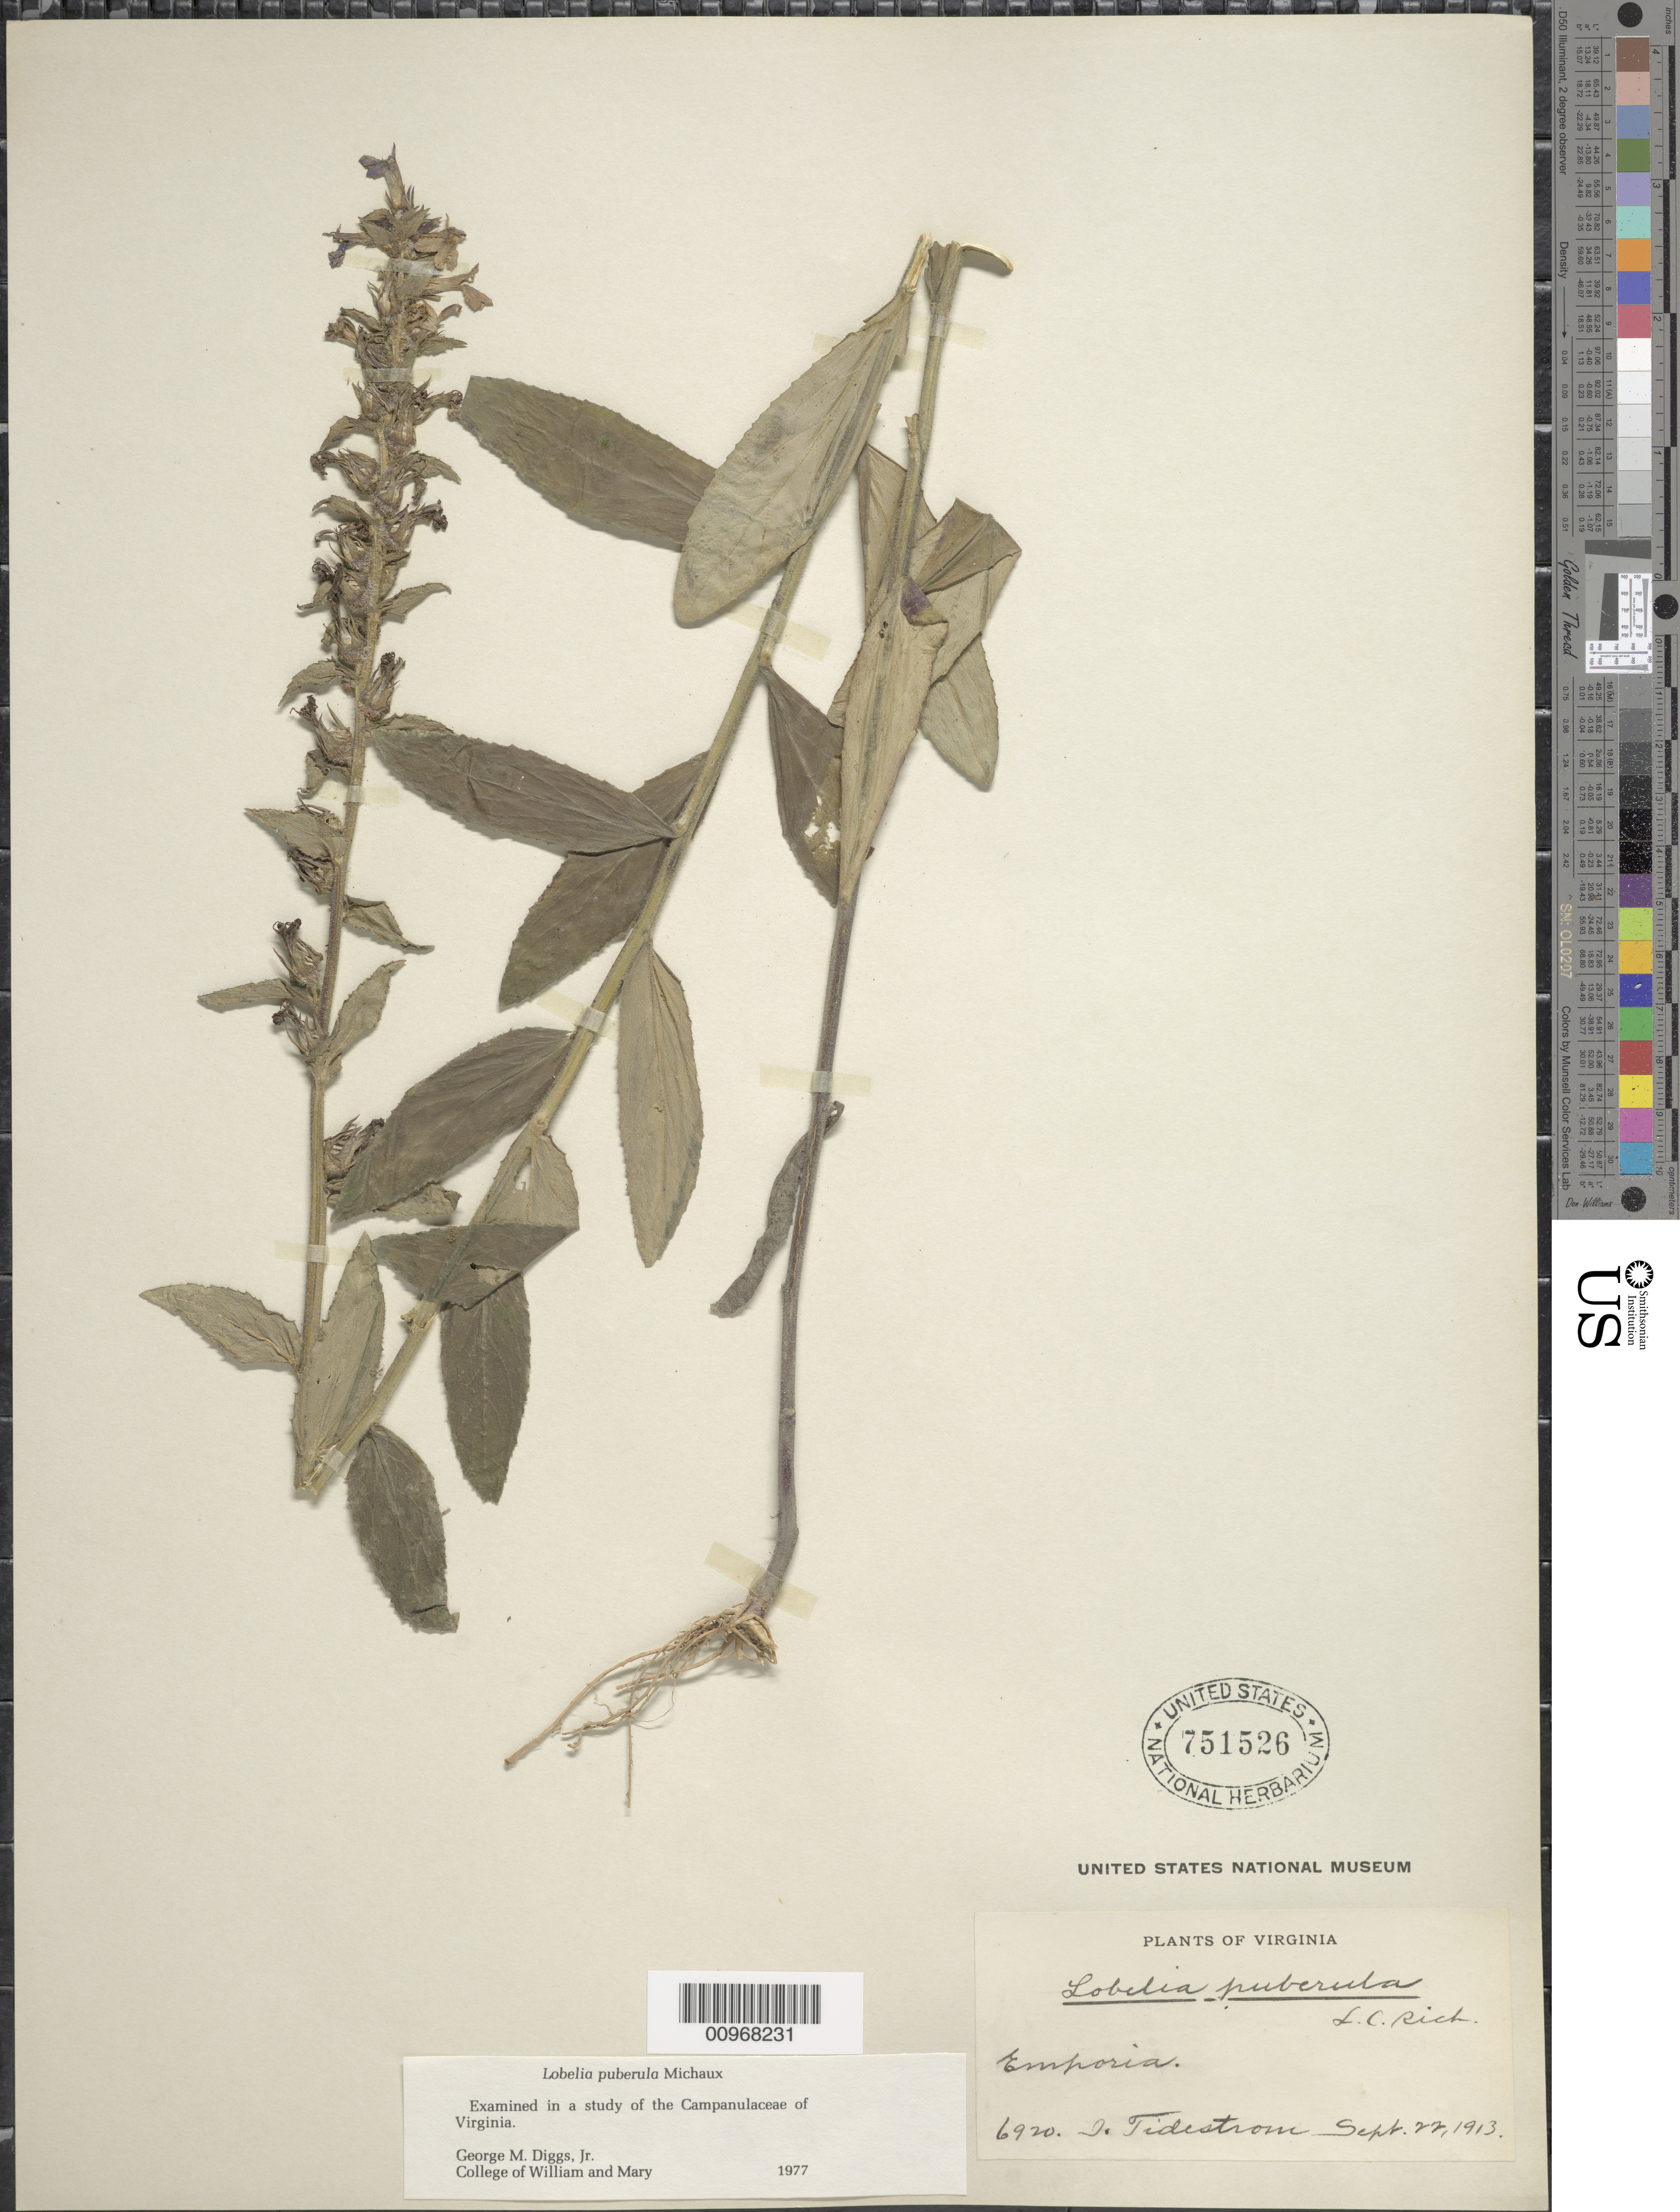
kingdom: Plantae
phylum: Tracheophyta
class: Magnoliopsida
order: Asterales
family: Campanulaceae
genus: Lobelia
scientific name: Lobelia puberula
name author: Michx.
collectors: I. F. Tidestrom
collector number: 6920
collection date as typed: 22 Sep 1913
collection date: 1913-09-22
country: United States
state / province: Virginia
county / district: Greensville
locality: Emporia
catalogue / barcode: US 751526